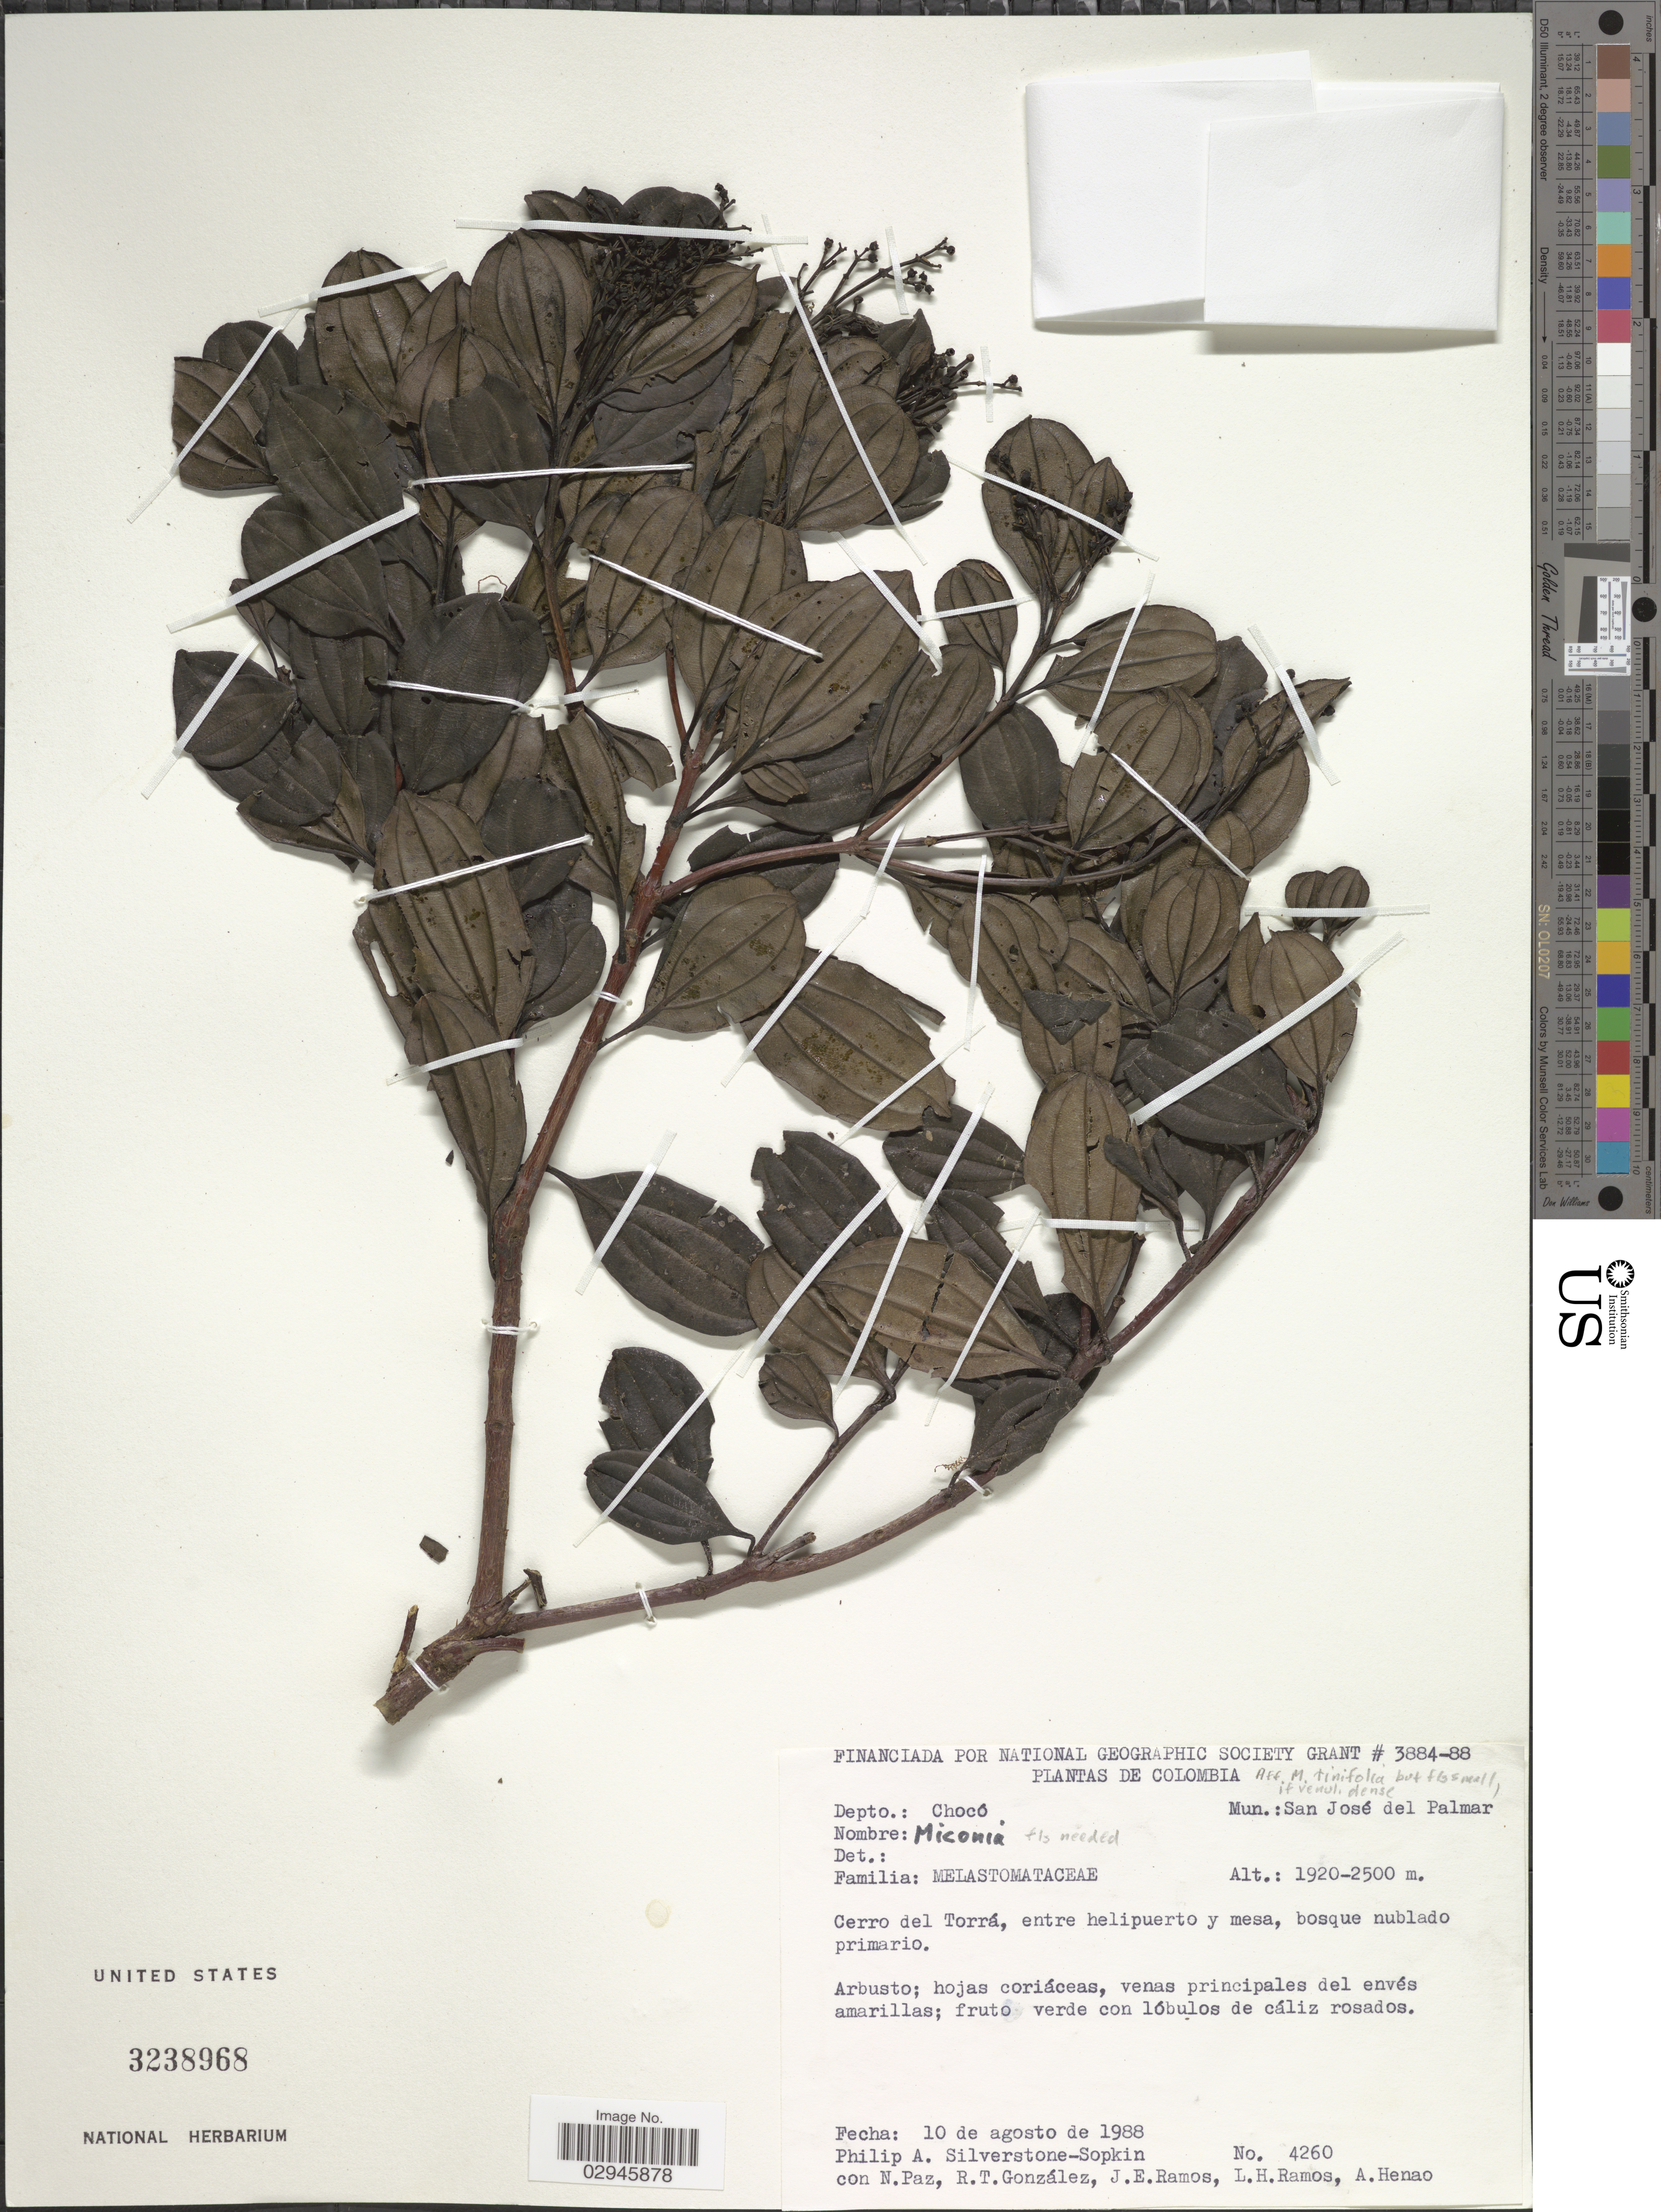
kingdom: Plantae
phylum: Tracheophyta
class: Magnoliopsida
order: Myrtales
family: Melastomataceae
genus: Miconia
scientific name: Miconia sp.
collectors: P. A. Silverstone-Sopkin, N. Paz, R. Gonzales, J. E. Ramos & et al.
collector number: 4260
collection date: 1988-08-10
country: Colombia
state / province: Chocó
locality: Depto.: Chocó, Mun. San José del Palmar. Cerro del Torrá, entre helipuerto y mesa, bosque nublado primario.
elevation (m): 1920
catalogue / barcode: US 3238968